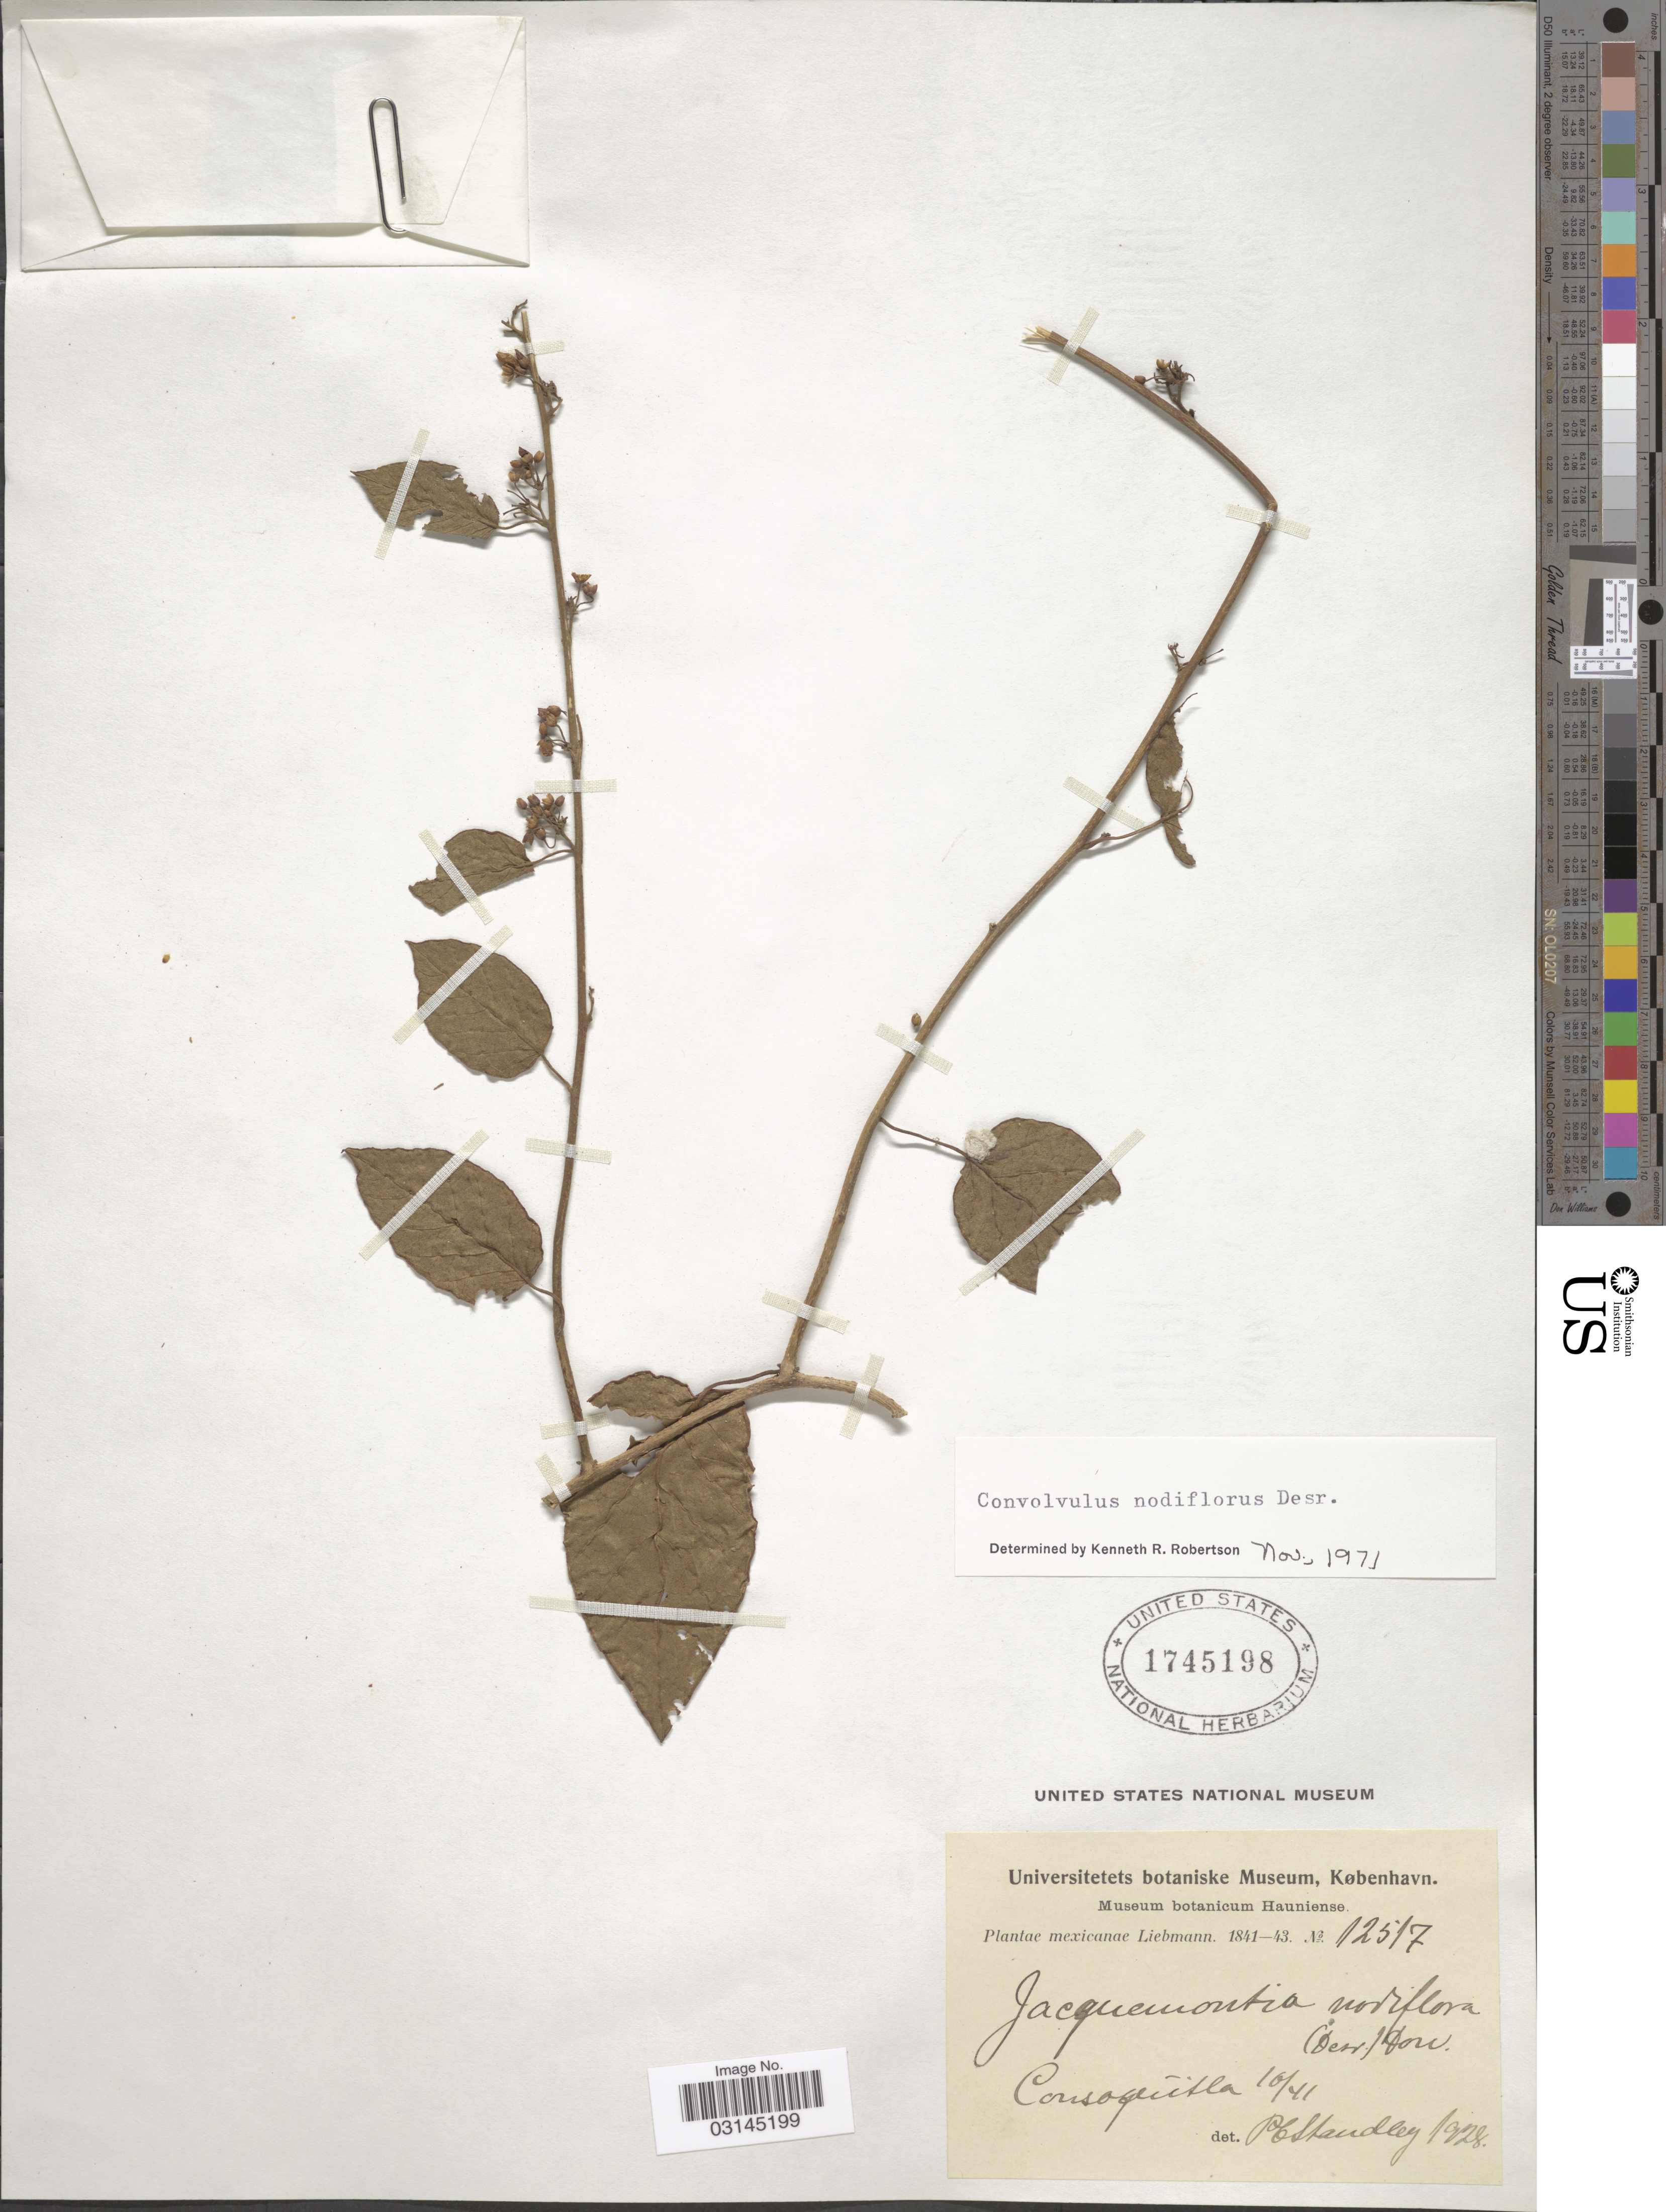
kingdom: Plantae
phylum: Tracheophyta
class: Magnoliopsida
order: Solanales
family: Convolvulaceae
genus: Convolvulus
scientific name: Convolvulus nodiflorus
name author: Desr.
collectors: Liebmann, --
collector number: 12517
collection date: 1841-10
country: Mexico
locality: Consoquitla.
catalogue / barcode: US 1745198